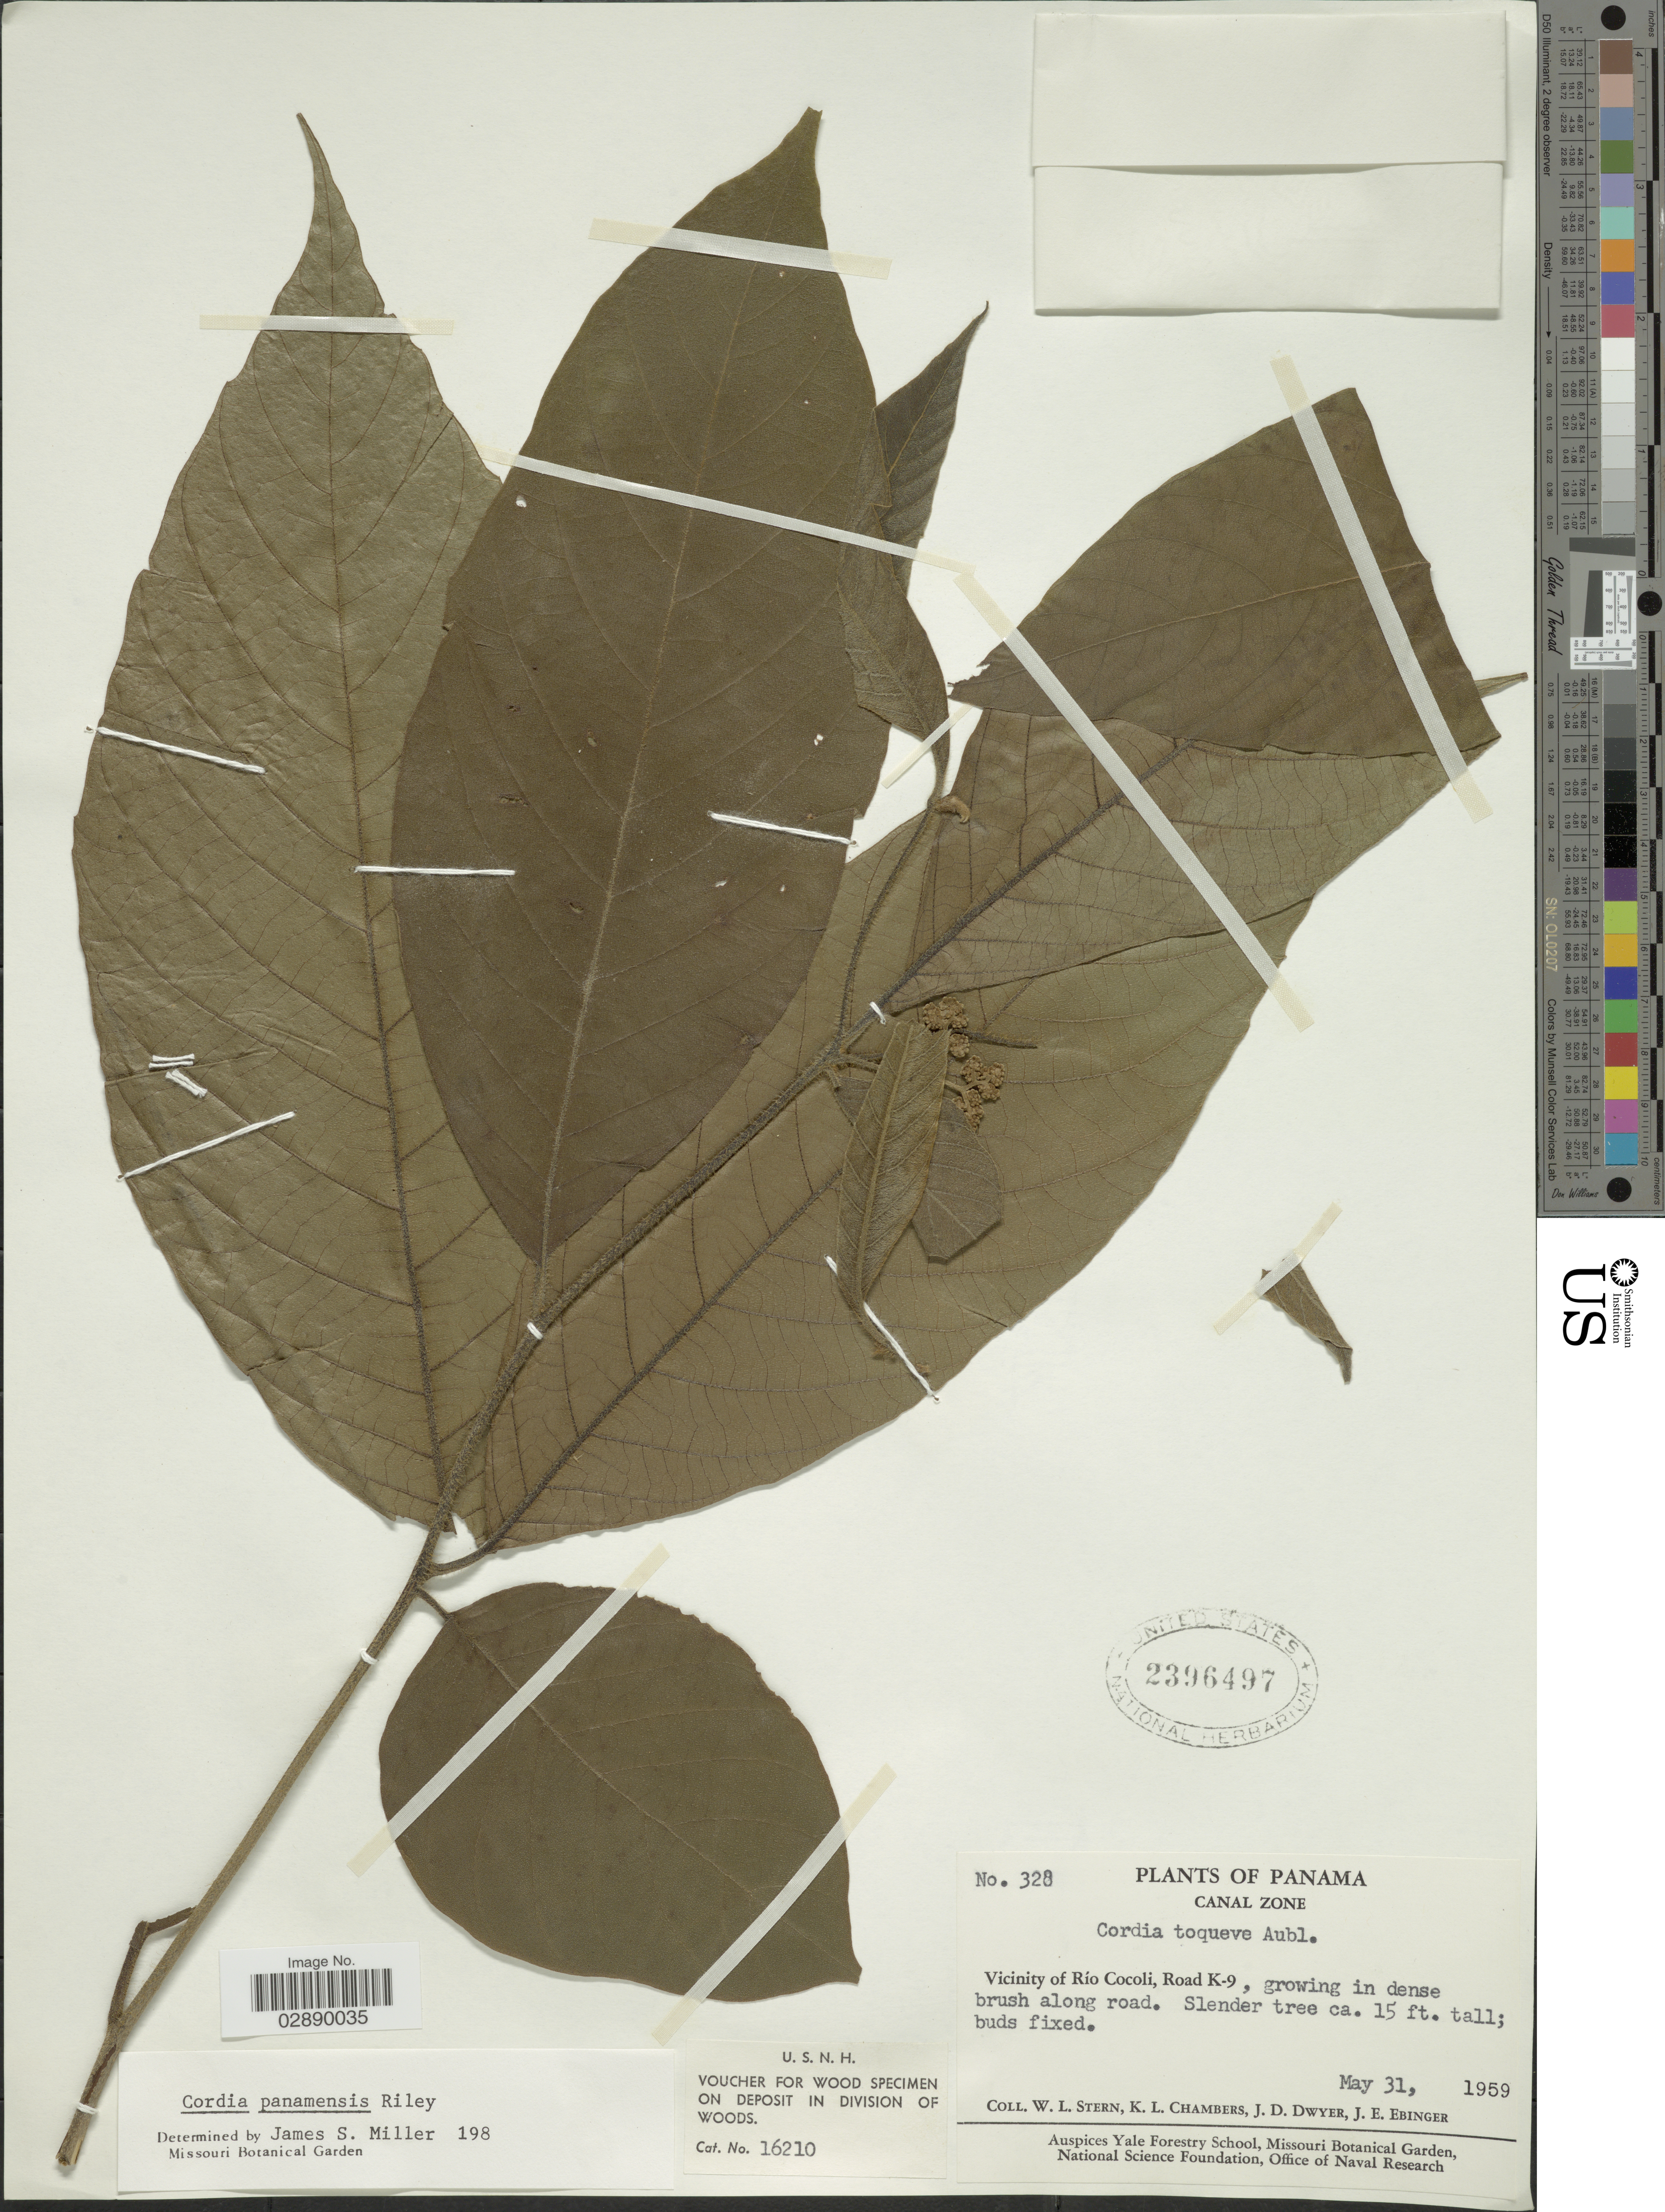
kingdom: Plantae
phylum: Tracheophyta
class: Magnoliopsida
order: Boraginales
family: Cordiaceae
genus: Cordia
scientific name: Cordia panamensis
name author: L. Riley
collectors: W. L. Stern, K. Chambers, J. D. Dwyer & J. Ebinger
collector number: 328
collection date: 1959-05-31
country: Panama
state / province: Panamá Oeste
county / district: Canal Zone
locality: Vicinity of Río Cocoli, Road K-9.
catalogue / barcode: US 2396497